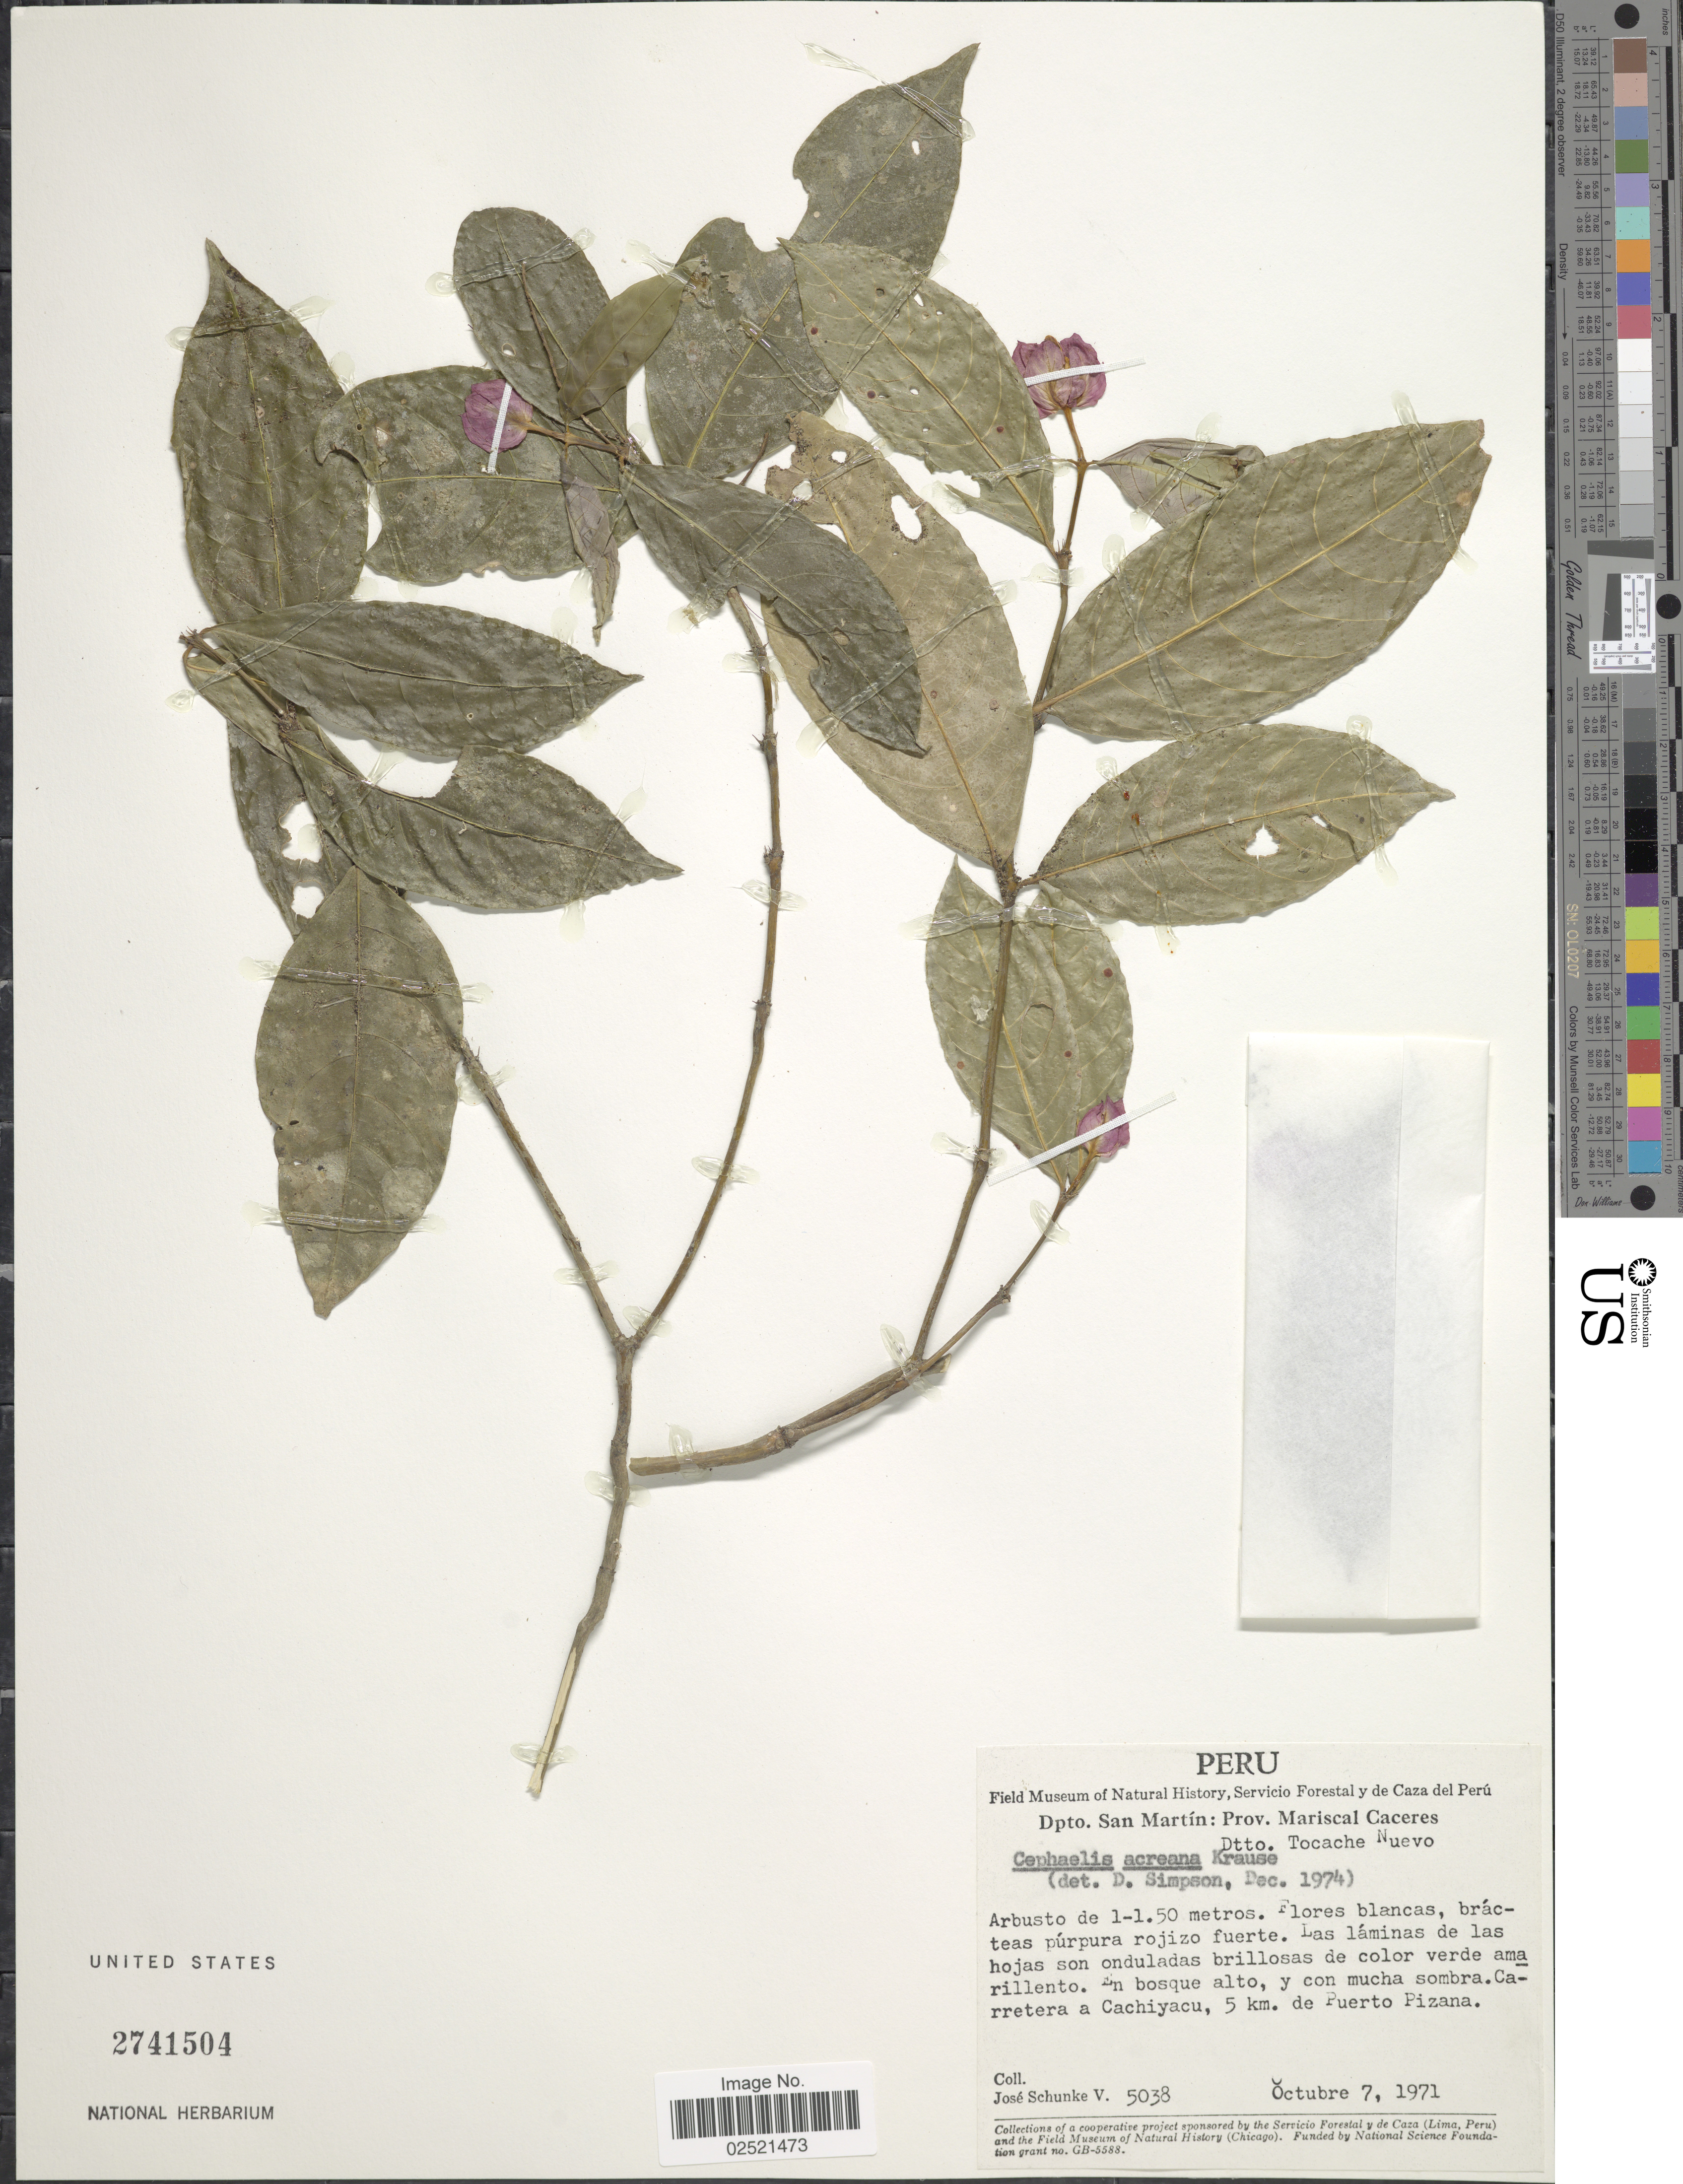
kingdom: Plantae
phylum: Tracheophyta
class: Magnoliopsida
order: Gentianales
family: Rubiaceae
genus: Psychotria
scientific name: Psychotria ostreophora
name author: (Wernham) C.M. Taylor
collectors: J. Schunke Vigo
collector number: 5038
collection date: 1971-10-07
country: Peru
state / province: San Martín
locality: Prov. Mariscal Caceres, Dtto. Tocache Nuevo, Carretera a Cachiyacu, 5 km. de Puerto Pizana.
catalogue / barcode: US 2741504